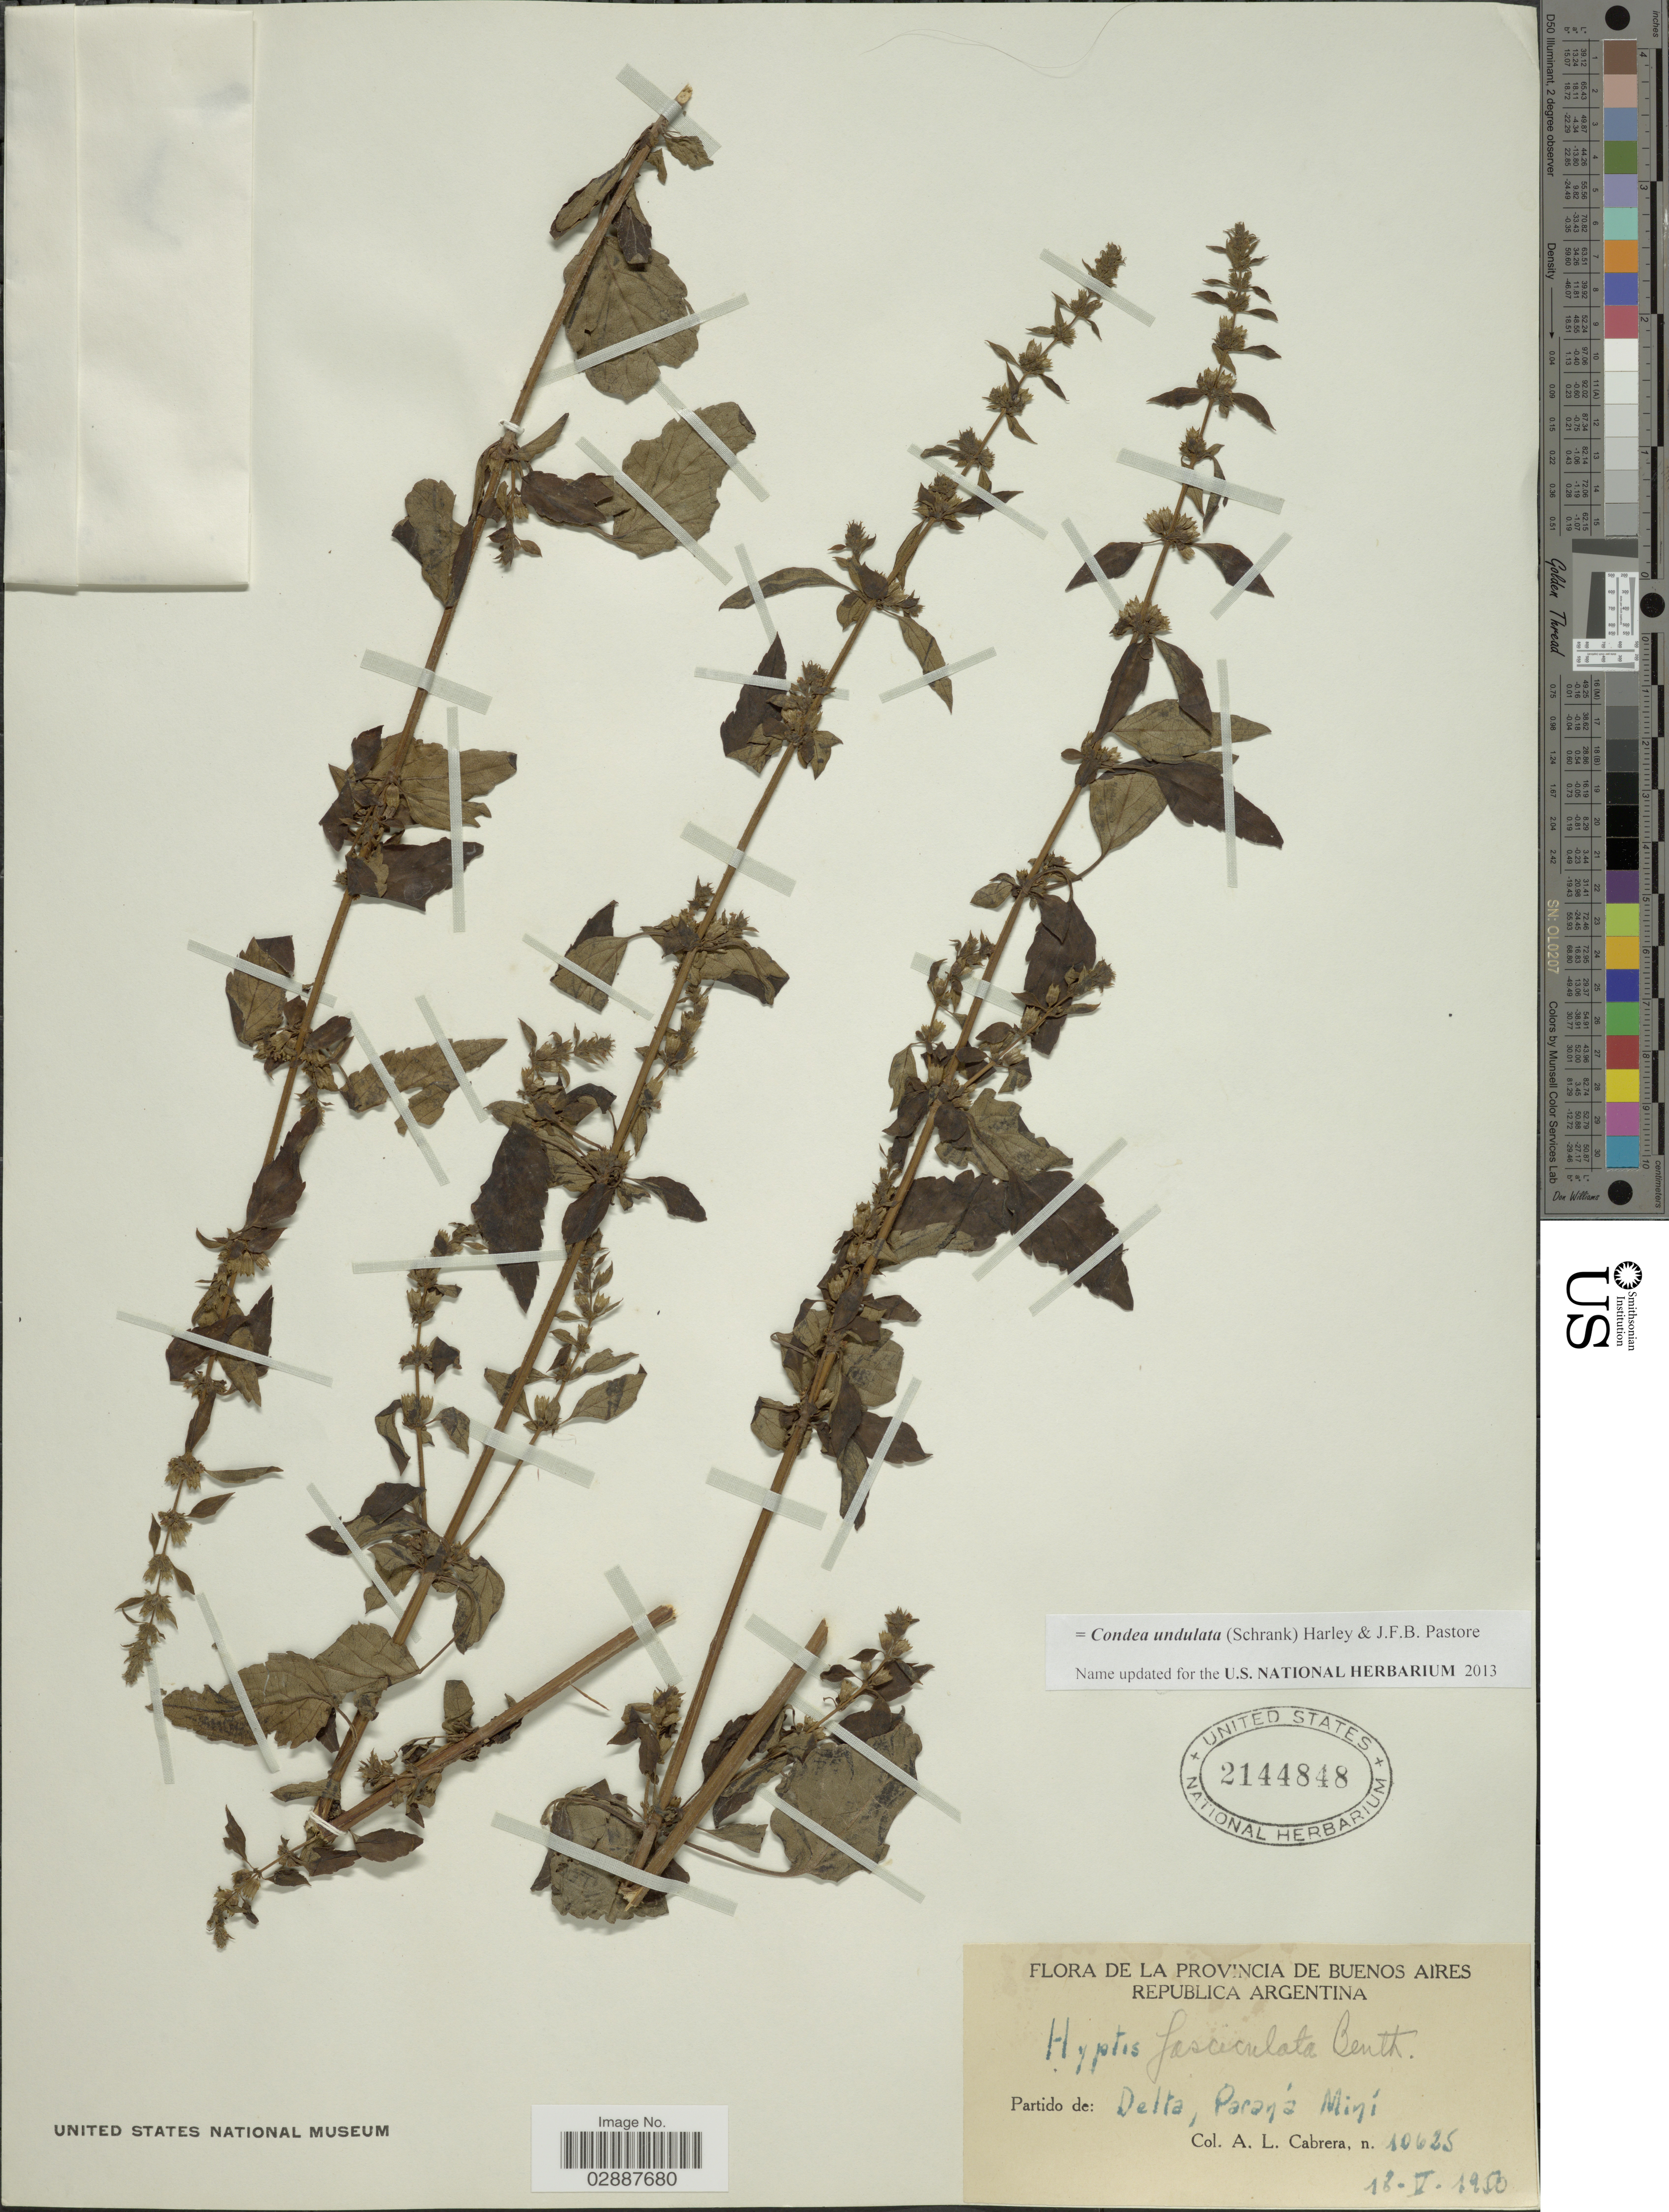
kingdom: Plantae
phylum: Tracheophyta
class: Magnoliopsida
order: Lamiales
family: Lamiaceae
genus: Condea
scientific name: Condea undulata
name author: (Schrank) Harley & J.F.B. Pastore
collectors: A. L. Cabrera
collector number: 10625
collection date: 1950-05-18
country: Argentina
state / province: Buenos Aires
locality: Republica Argentina. Partido de: Delta, Pacayá Miyí.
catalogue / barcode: US 2144848